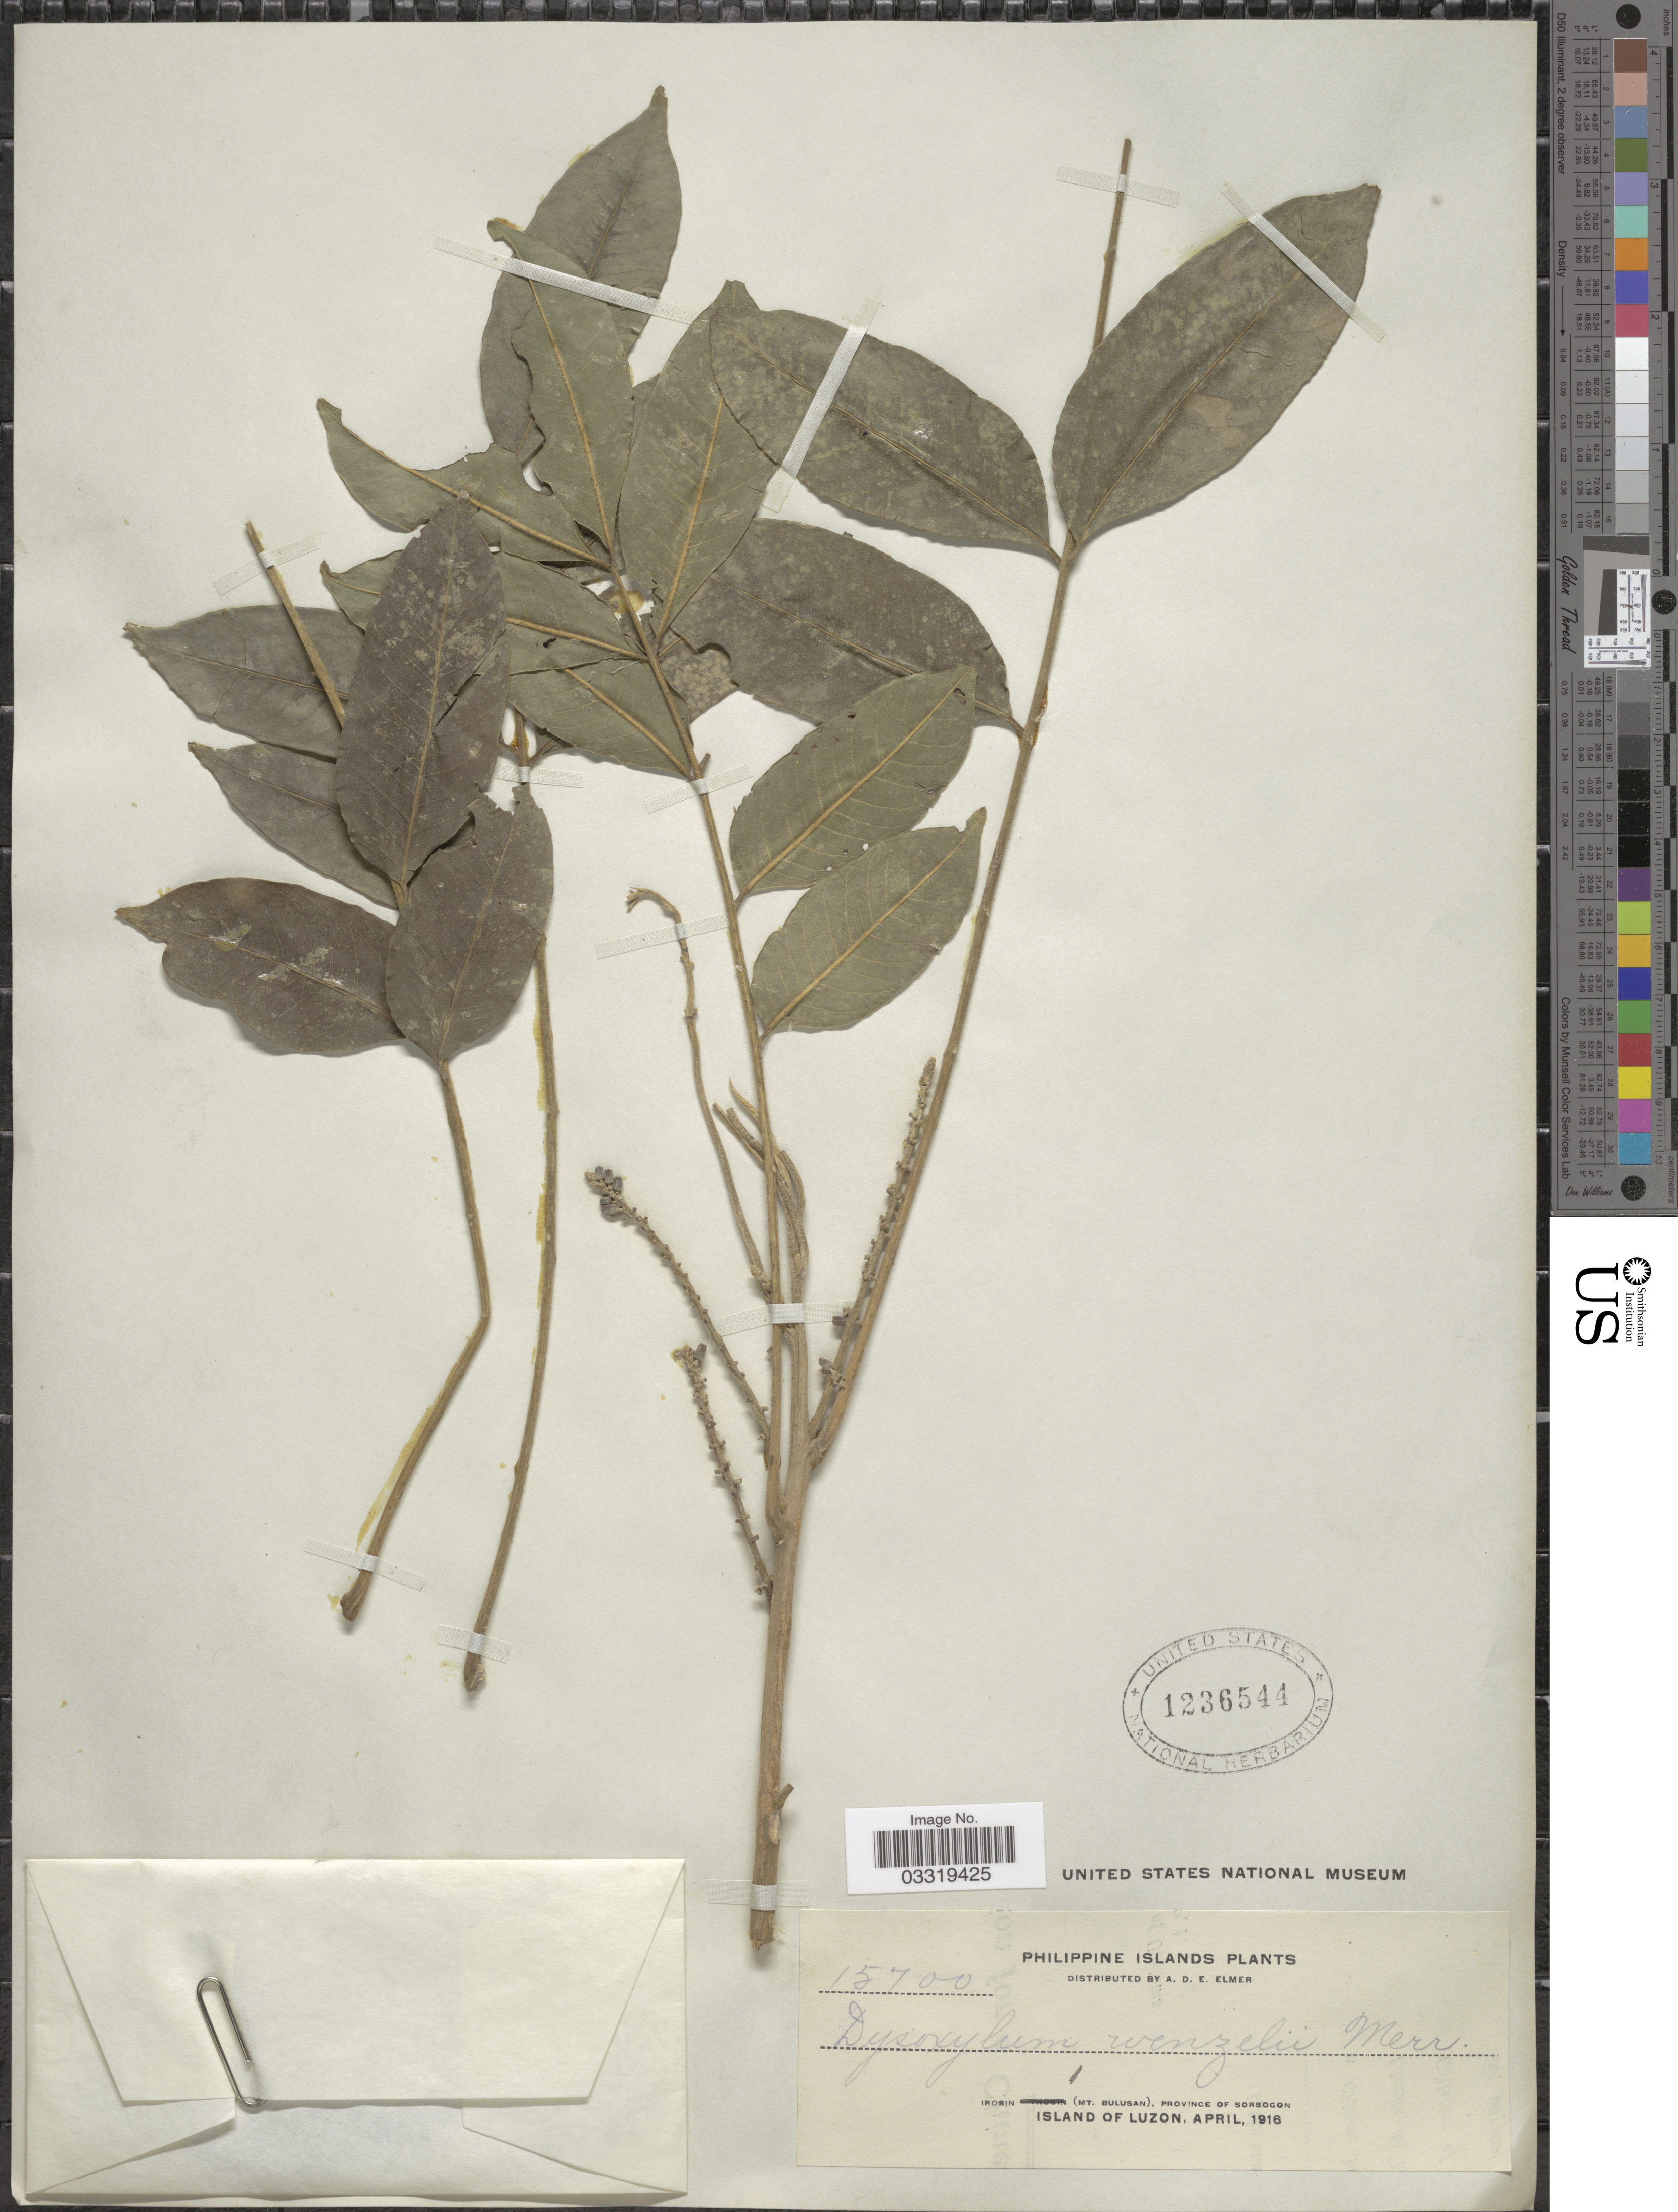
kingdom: Plantae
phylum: Tracheophyta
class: Magnoliopsida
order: Sapindales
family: Meliaceae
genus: Dysoxylum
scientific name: Dysoxylum oppositifolium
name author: F. Muell.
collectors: A. D. E. Elmer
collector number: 15700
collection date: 1916-04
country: Philippines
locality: Irosin (Mt. Bulusan), Province of Sorsogon, Island of Luzon.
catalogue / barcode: US 1236544